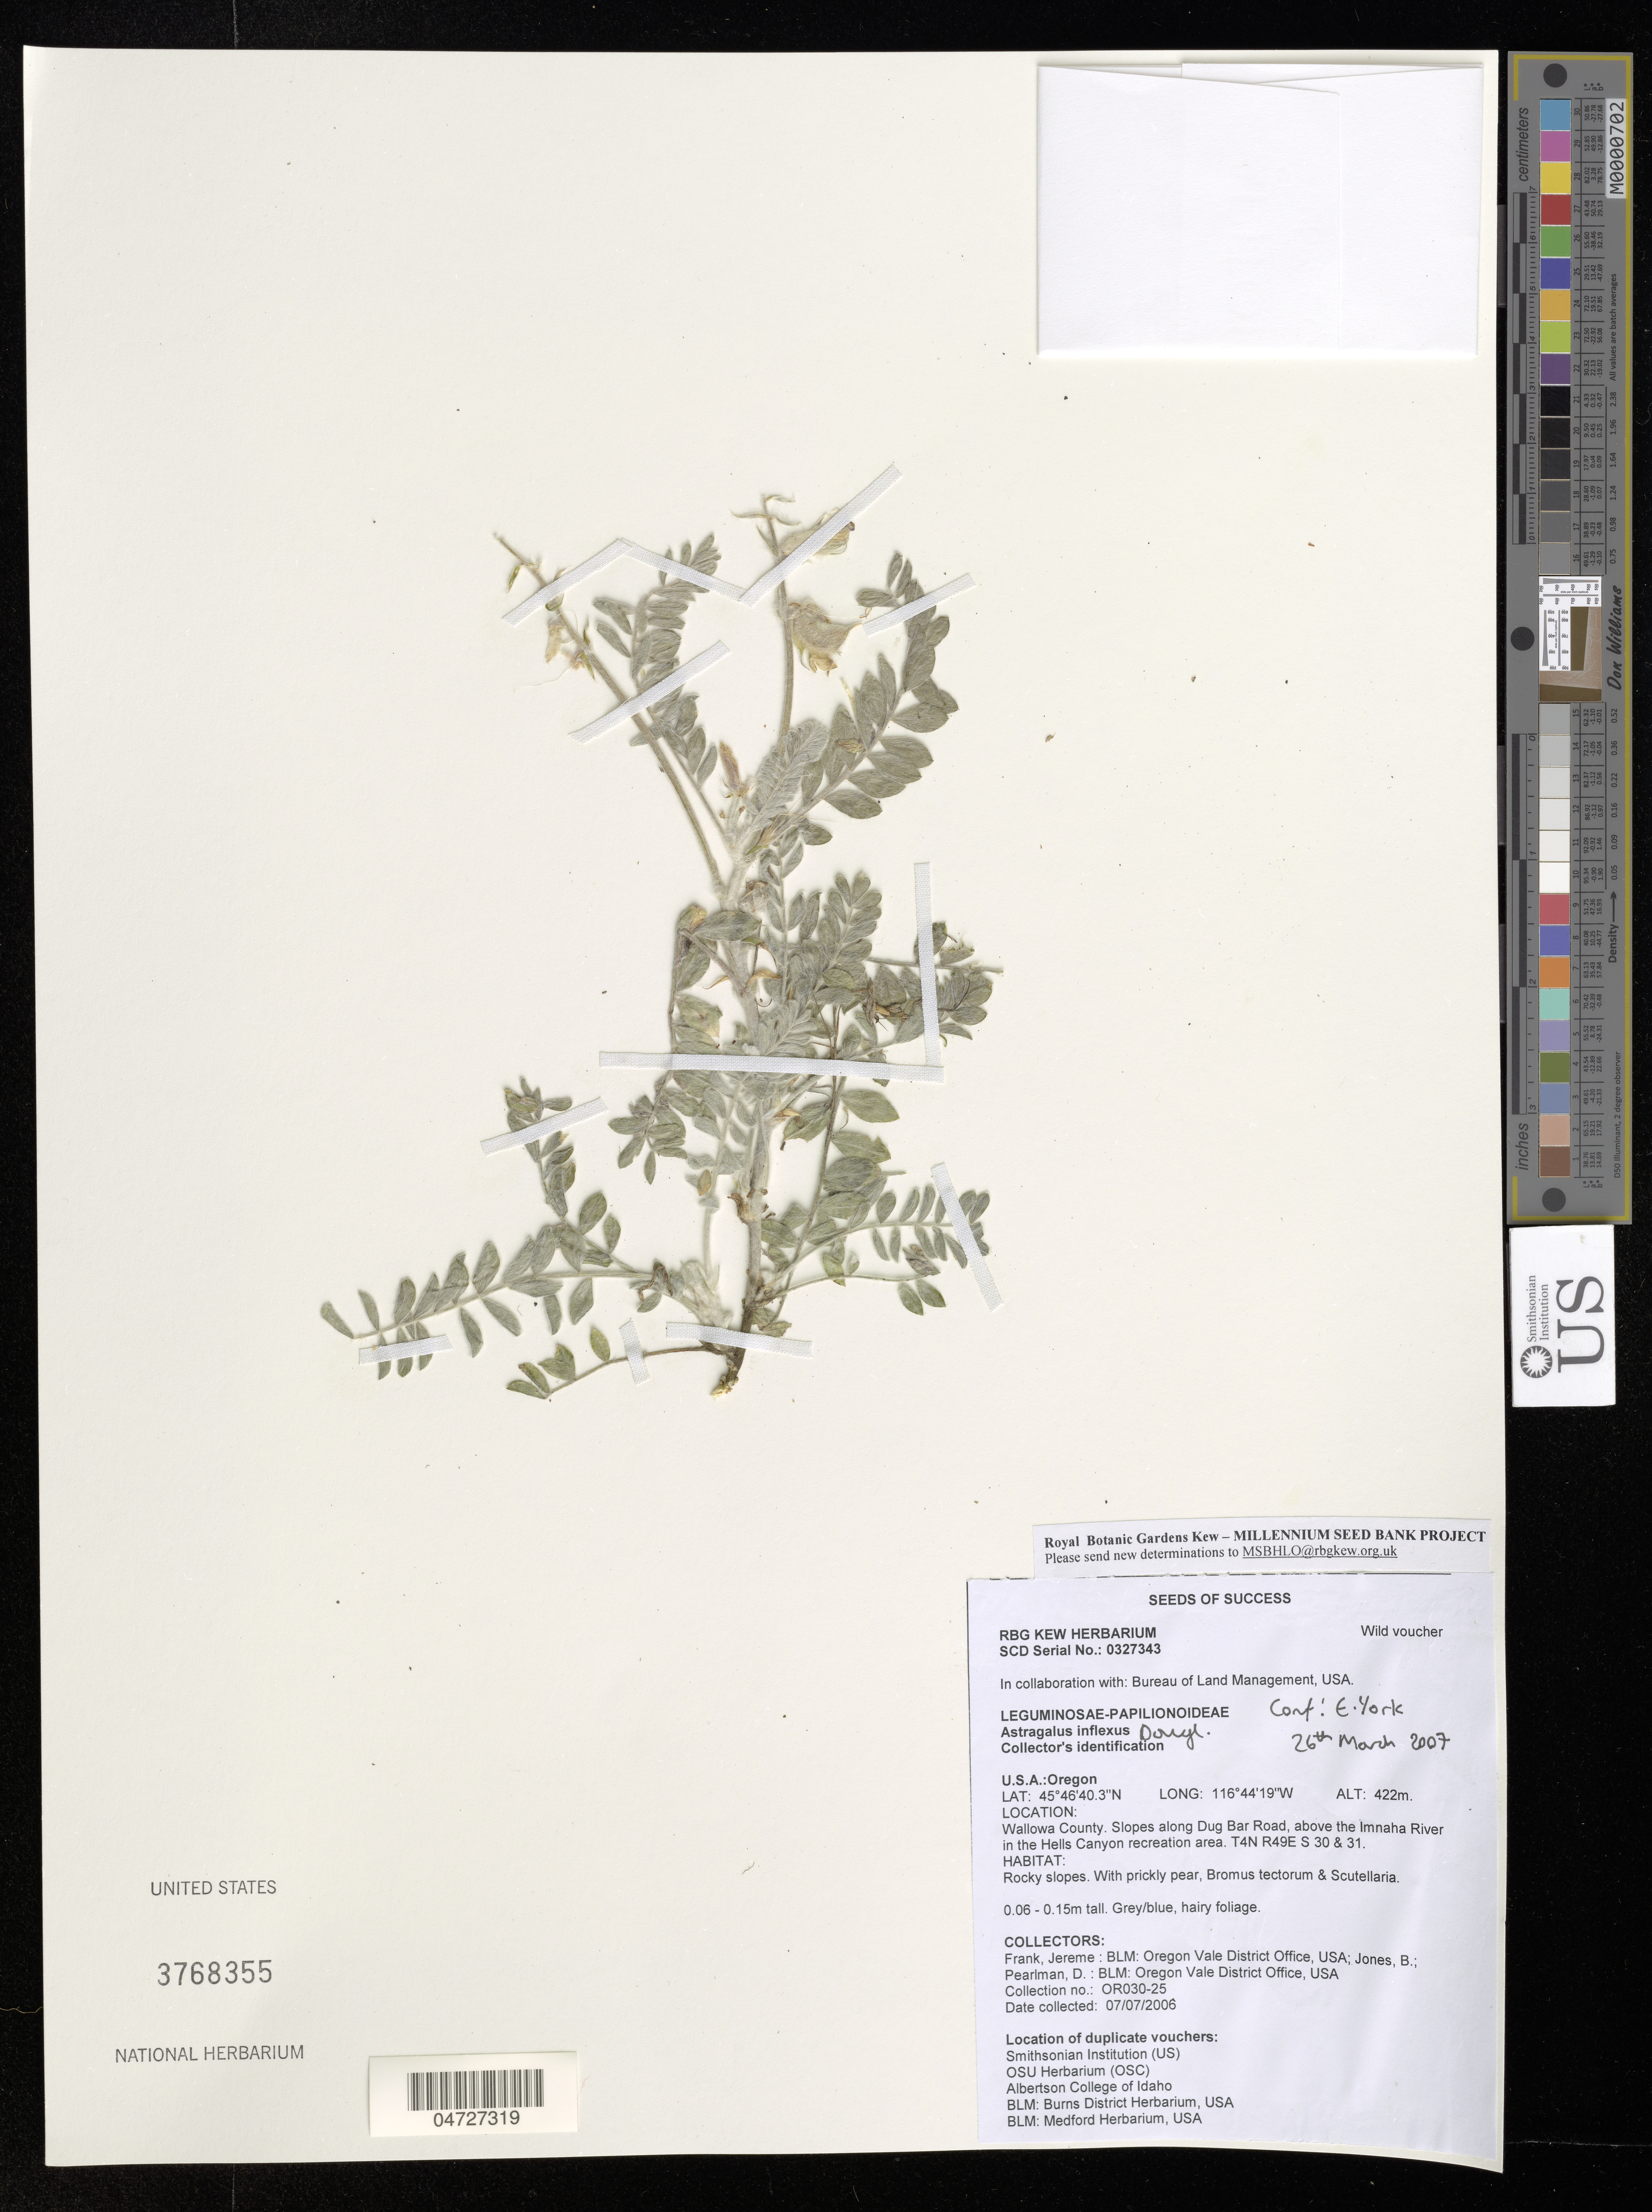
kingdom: Plantae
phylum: Tracheophyta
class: Magnoliopsida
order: Fabales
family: Fabaceae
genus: Astragalus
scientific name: Astragalus inflexus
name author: Douglas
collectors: J. Frank, B. Jones & D. Pearlman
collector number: OR030-25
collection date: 2006-07-07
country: United States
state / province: Oregon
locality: Wallowa County. Slopes along Dug Bar Road, above the Imnaha River in the Hells Canyon recreation area. T4N R49E S 30 & 31.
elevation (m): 422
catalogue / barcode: US 3768355